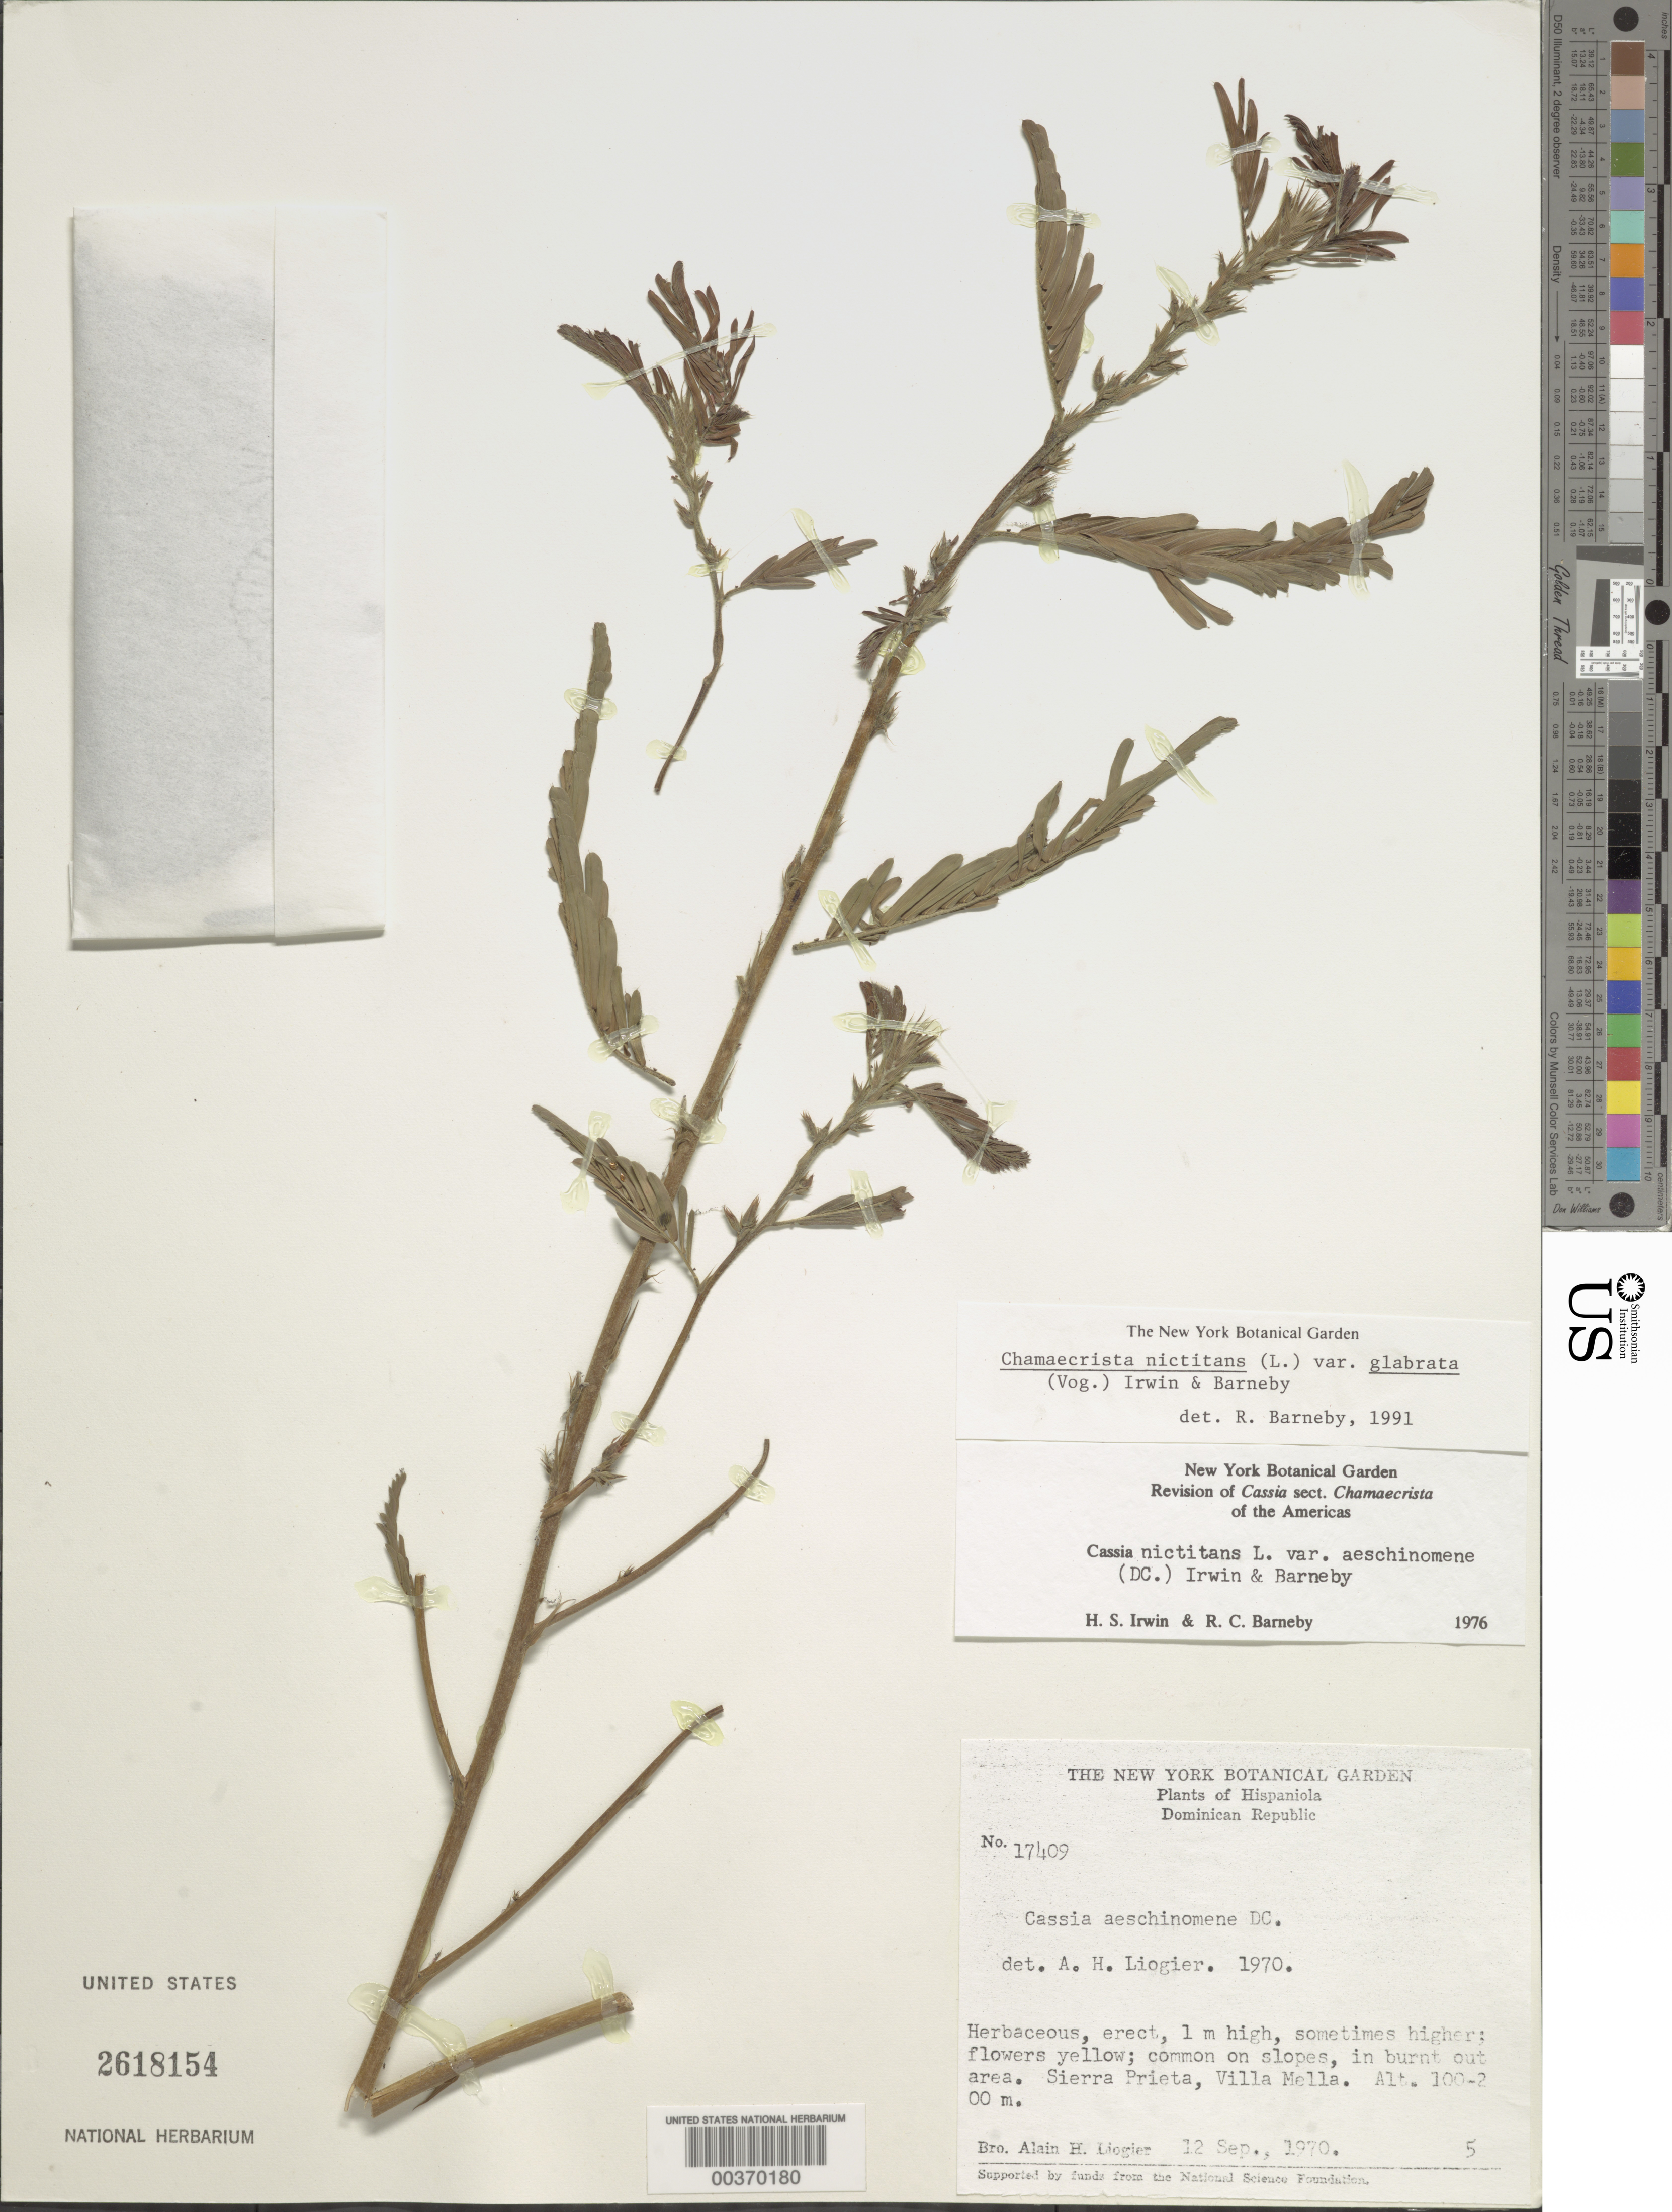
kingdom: Plantae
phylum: Tracheophyta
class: Magnoliopsida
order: Fabales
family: Fabaceae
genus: Chamaecrista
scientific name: Chamaecrista nictitans var. glabrata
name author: (Vogel) H.S. Irwin & Barneby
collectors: A. H. Liogier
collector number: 17409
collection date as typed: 12 Sep 1970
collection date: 1970-09-12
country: Dominican Republic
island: Hispaniola Island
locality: Sierra prieta, villa mella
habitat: On slopes, in burnt out area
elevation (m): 100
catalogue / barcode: US 2618154